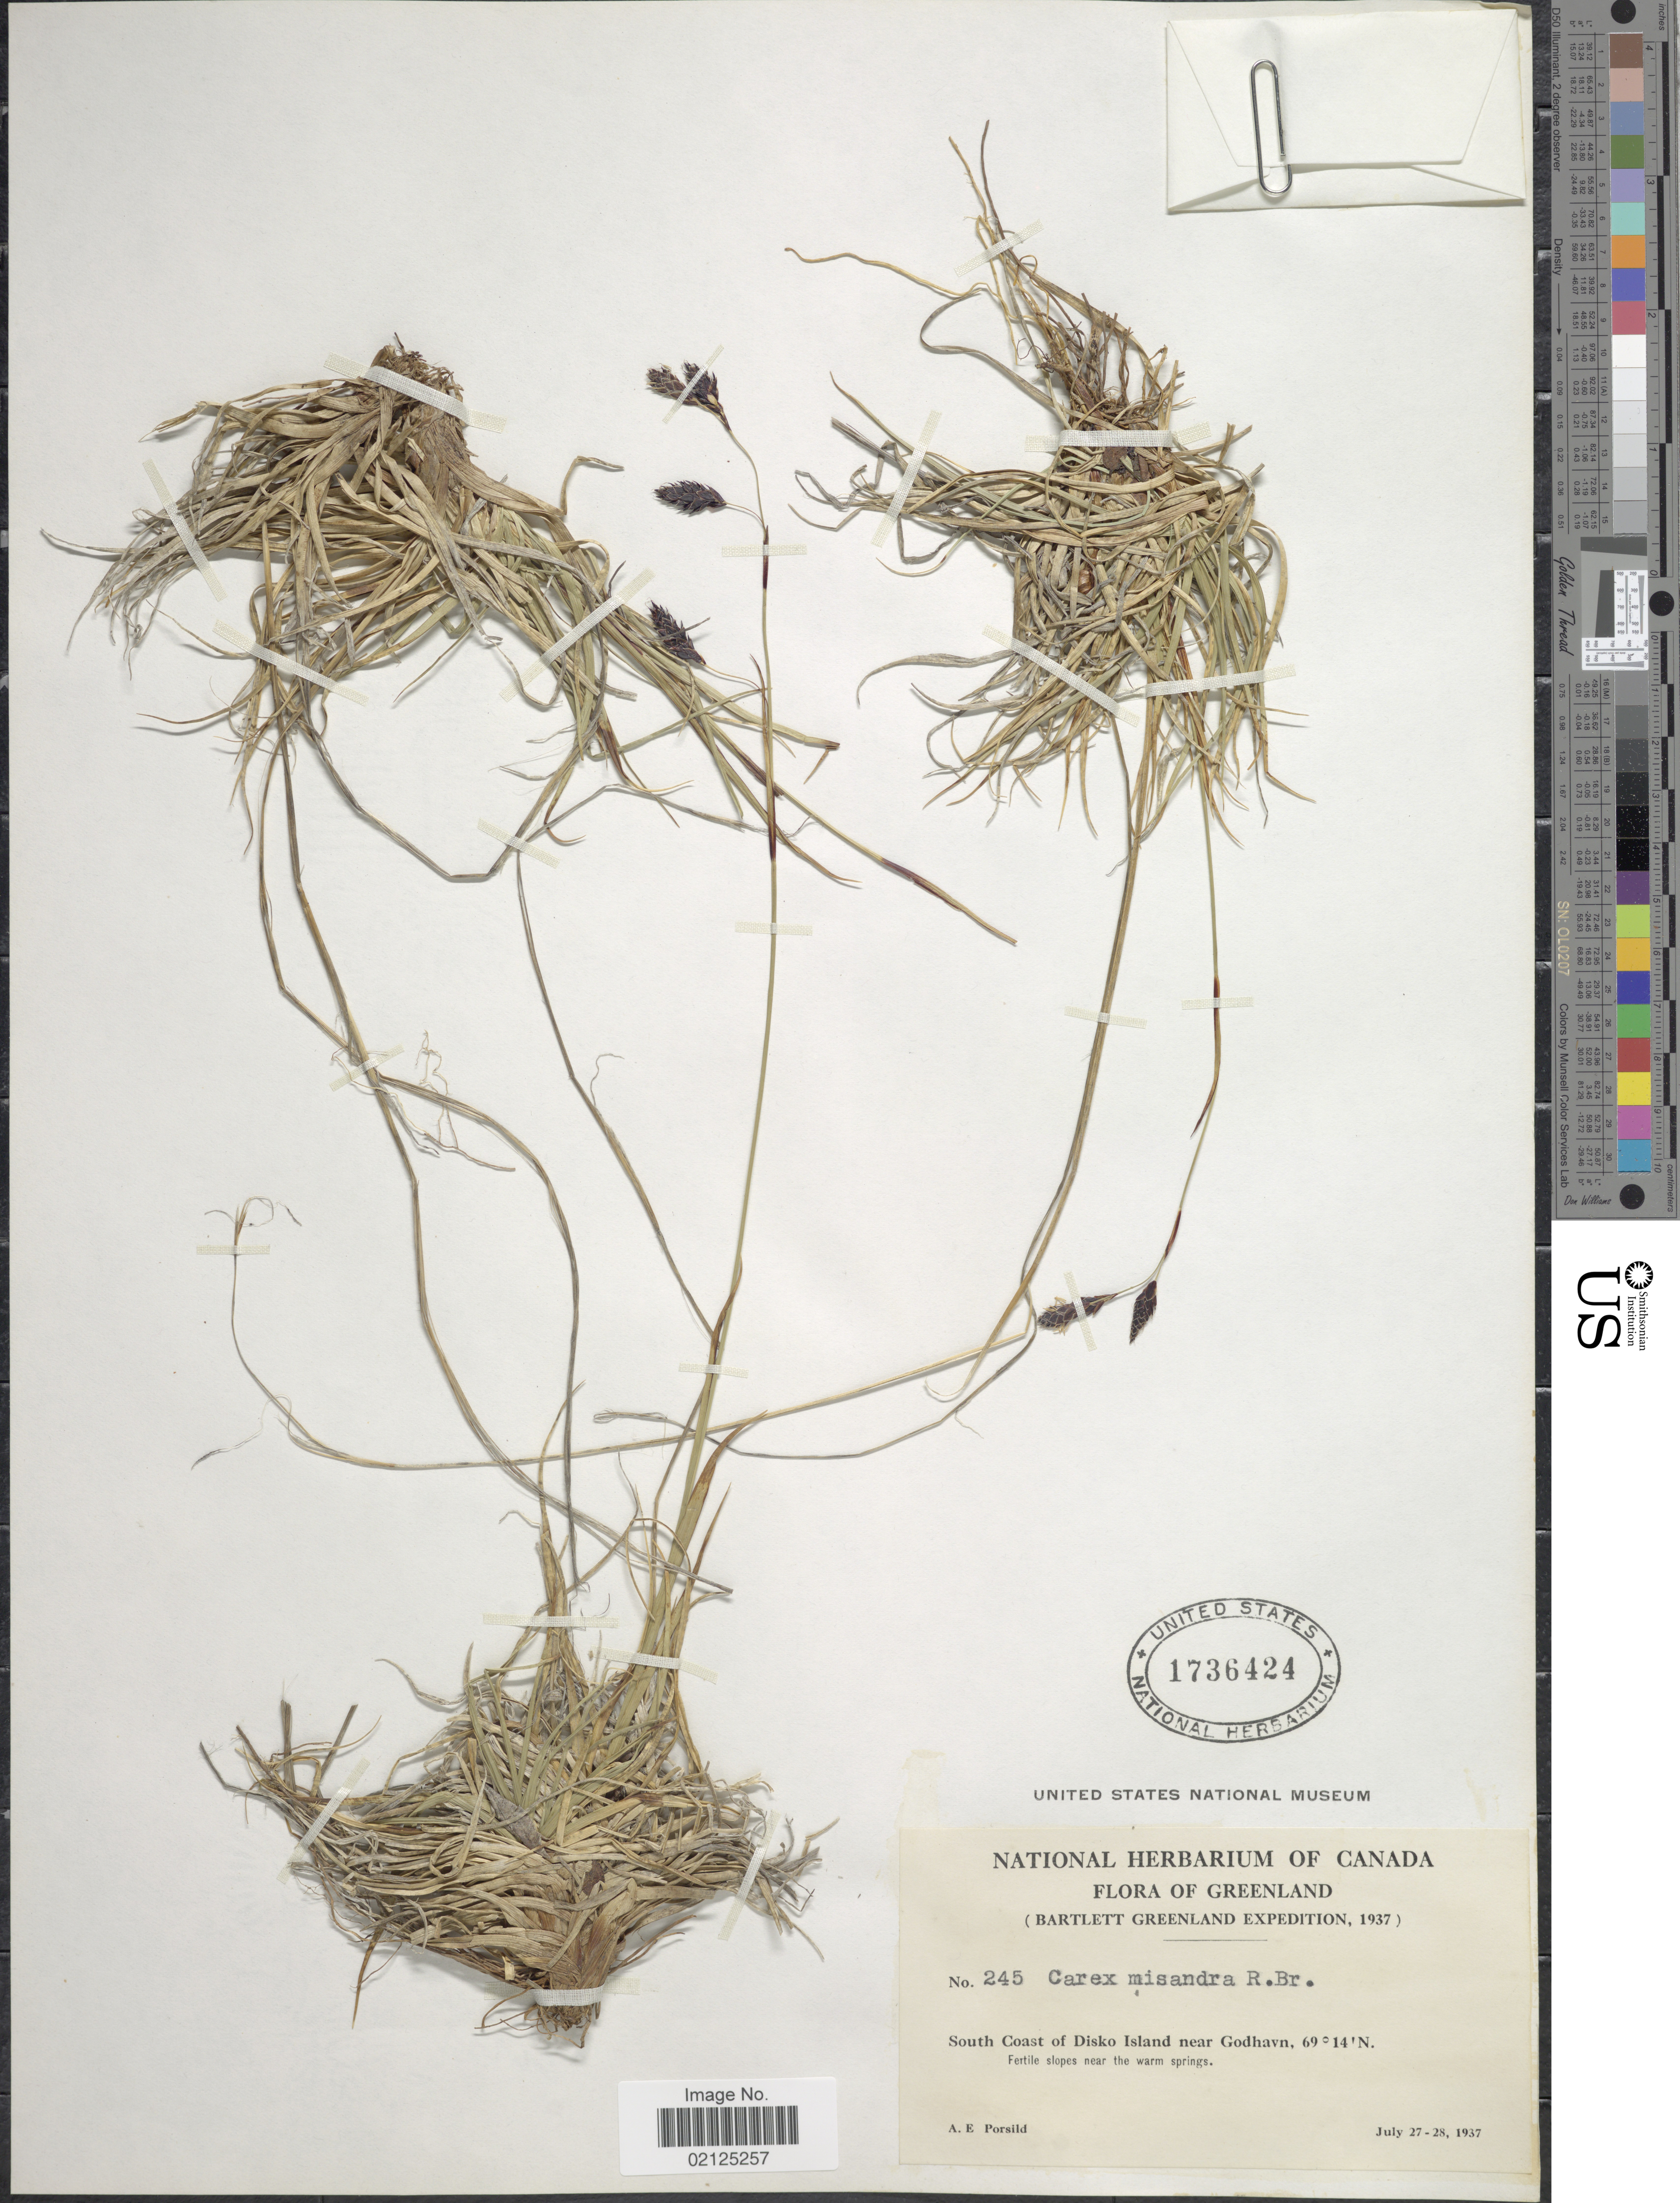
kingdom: Plantae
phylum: Tracheophyta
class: Liliopsida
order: Poales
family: Cyperaceae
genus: Carex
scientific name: Carex fuliginosa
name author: Schkuhr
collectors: A. E. Porsild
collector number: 245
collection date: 1937-07-27/1937-07-28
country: Greenland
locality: South Coast of Disko Island near Godhaven, Fertile slopes near the warm springs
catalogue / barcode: US 1736424